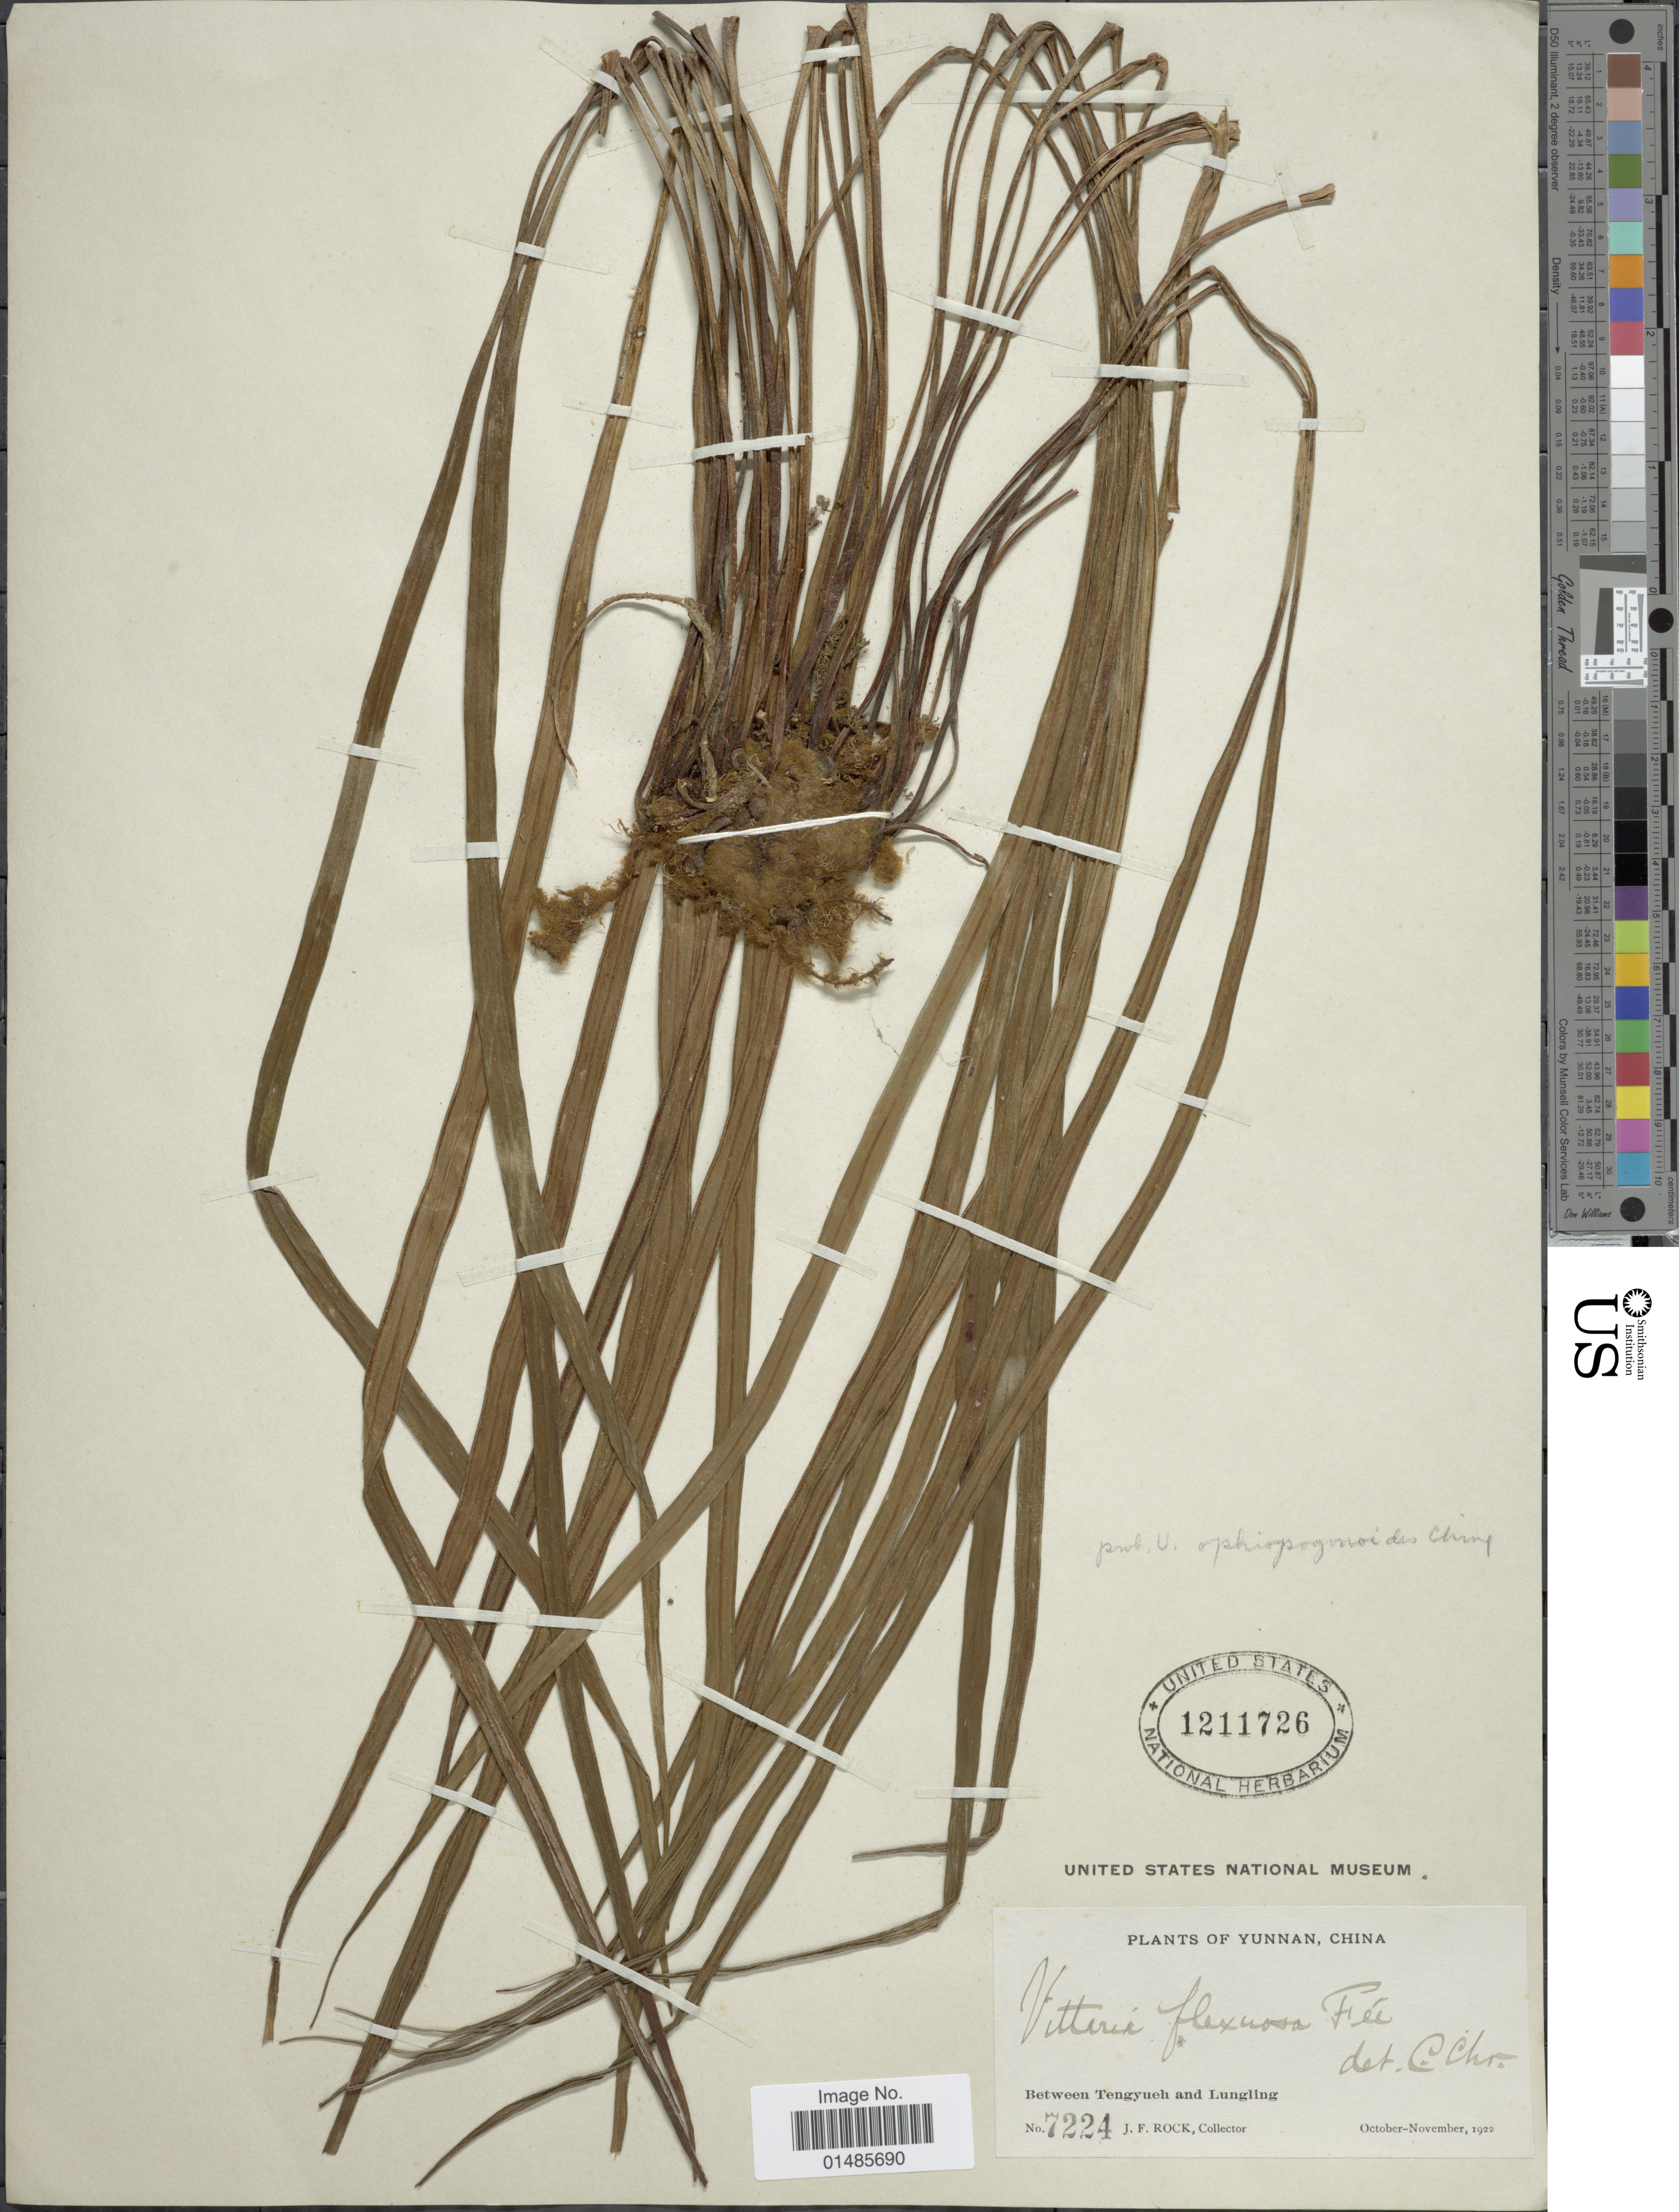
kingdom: Plantae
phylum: Tracheophyta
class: Polypodiopsida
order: Polypodiales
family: Pteridaceae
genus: Haplopteris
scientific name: Haplopteris flexuosa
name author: (Fée) E.H. Crane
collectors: J. Rock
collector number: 7224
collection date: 1922-10/1922-11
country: China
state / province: Yunnan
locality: Between Tengyueh and Lungling.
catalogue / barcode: US 1211726